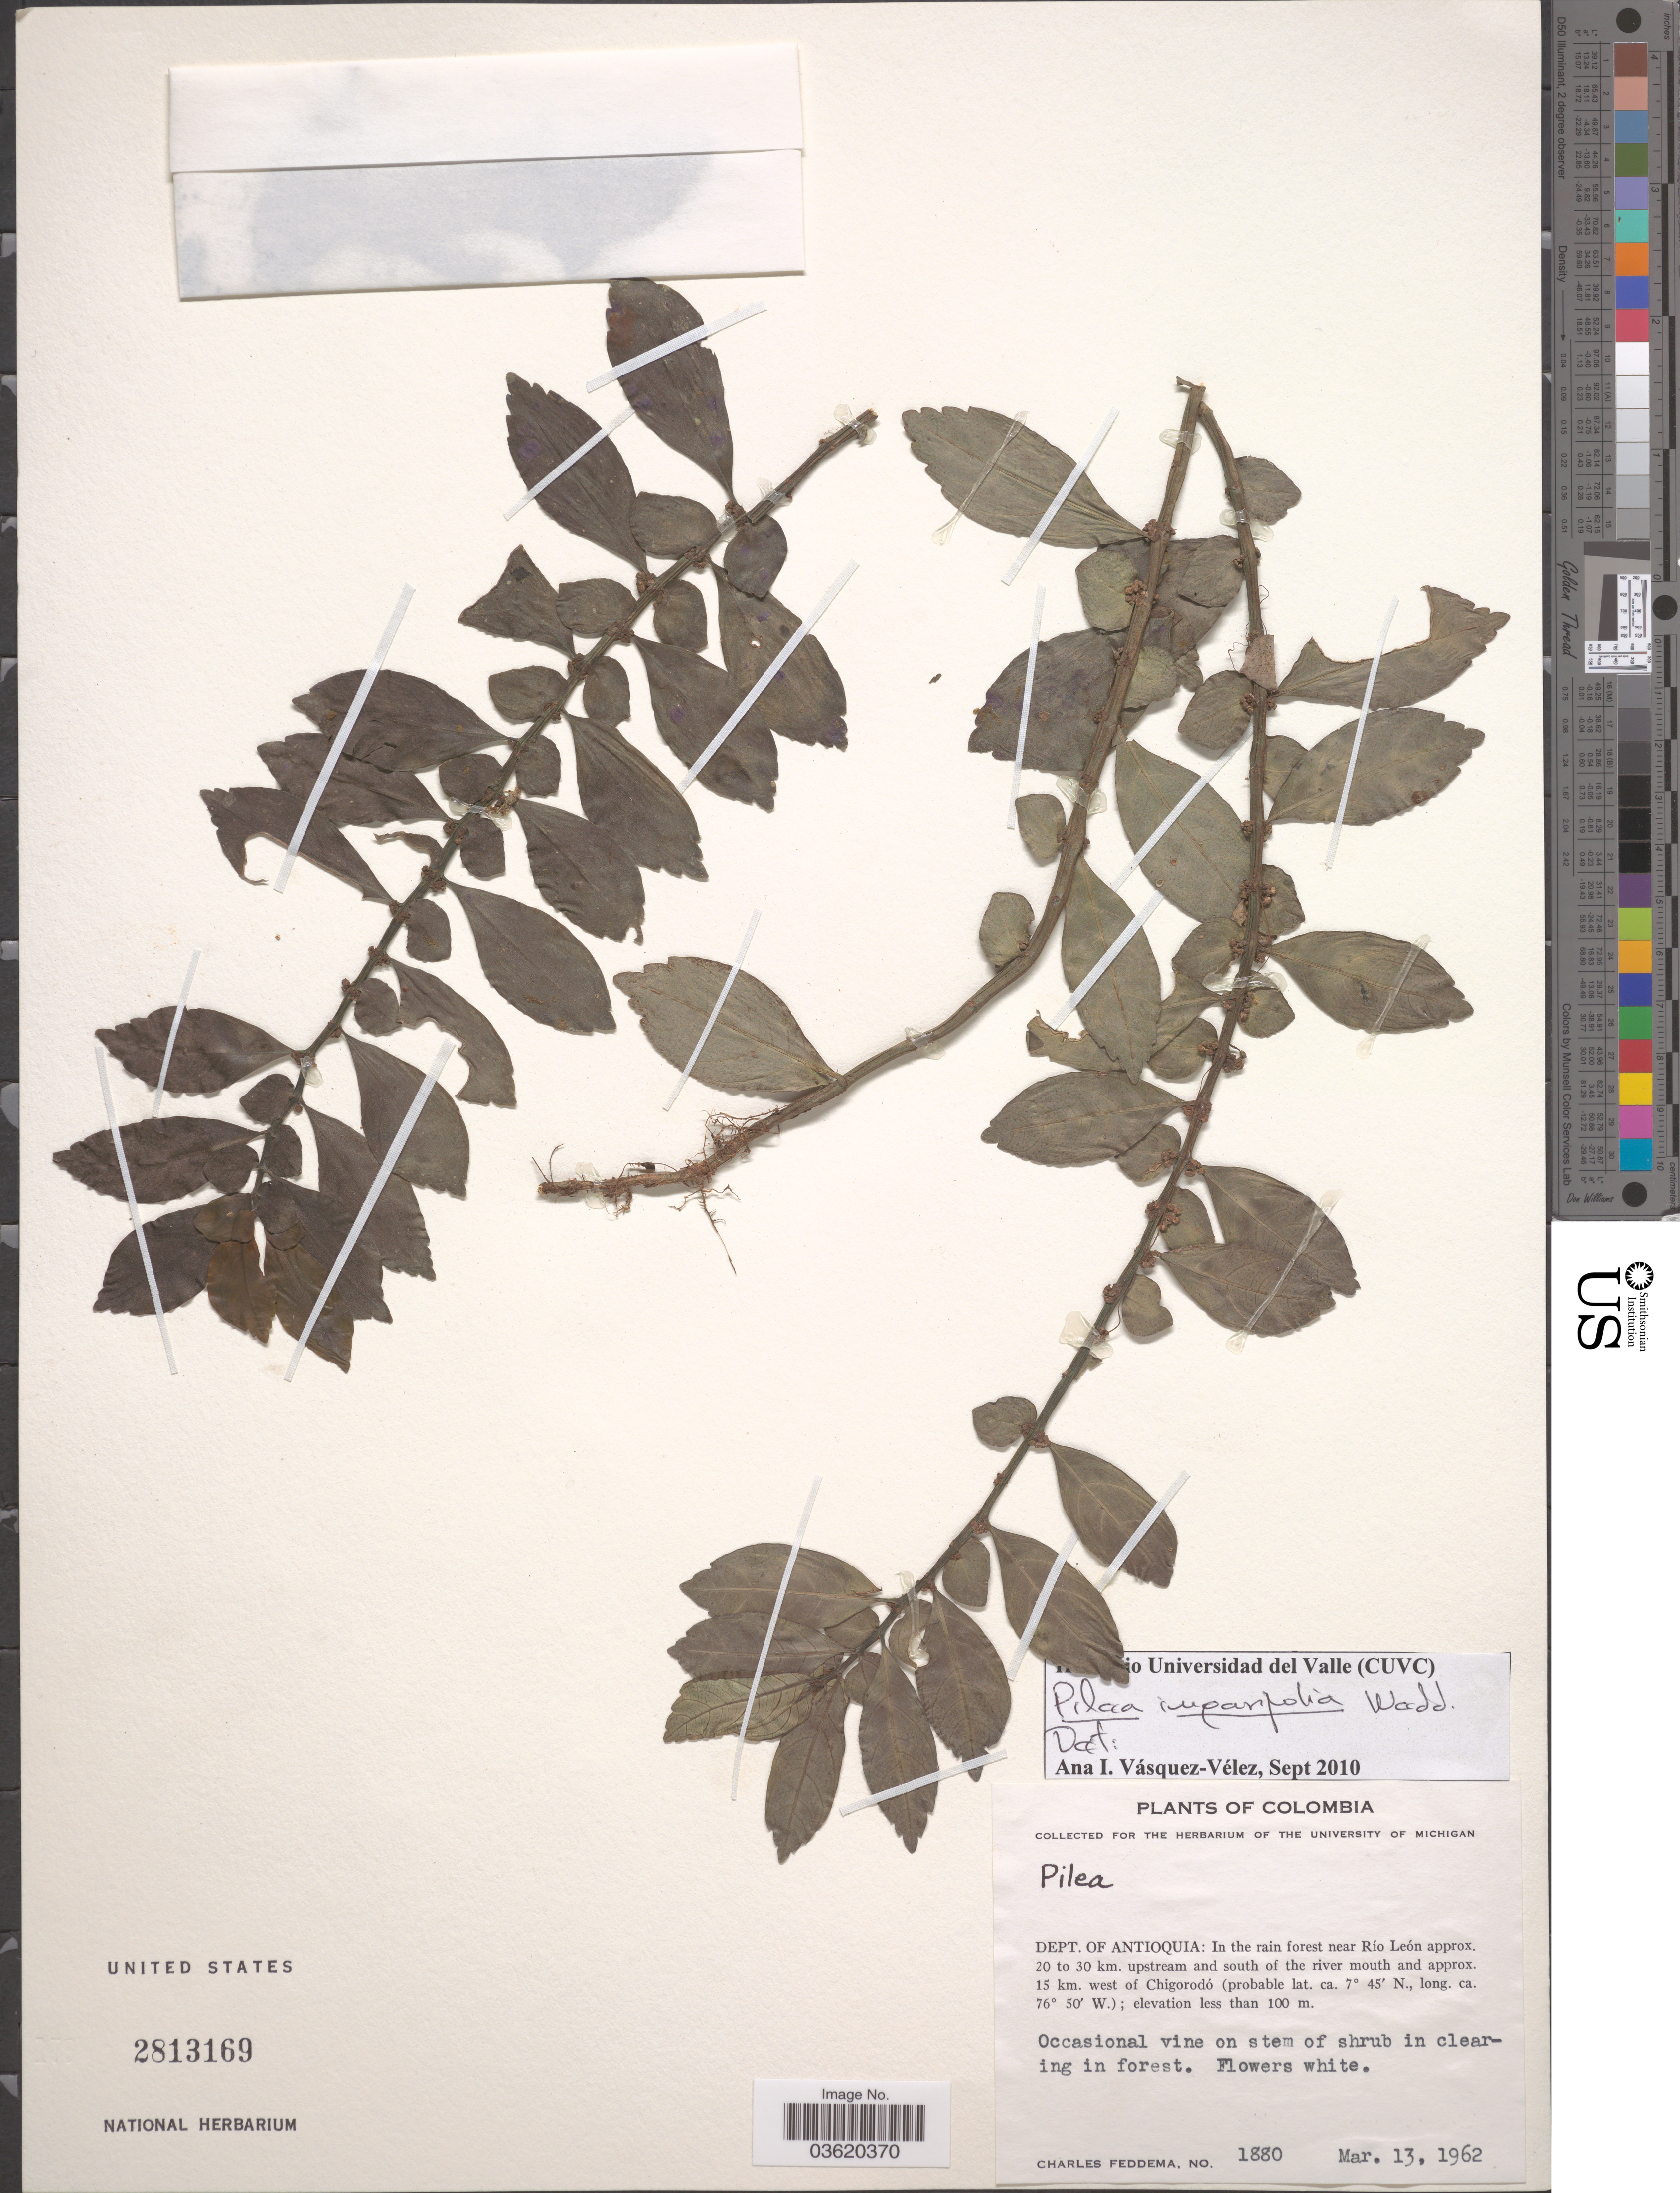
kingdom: Plantae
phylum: Tracheophyta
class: Magnoliopsida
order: Rosales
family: Urticaceae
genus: Pilea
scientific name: Pilea imparifolia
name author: Wedd.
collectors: C. Feddema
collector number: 1880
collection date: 1962-03-13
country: Colombia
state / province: Antioquia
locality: Dept. of Antioquia: In the rain forest near Río León approx. 20 to 30 km. upstream and south of the river mouth and approx. 15 km. west of Chigorodó.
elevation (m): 100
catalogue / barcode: US 2813169